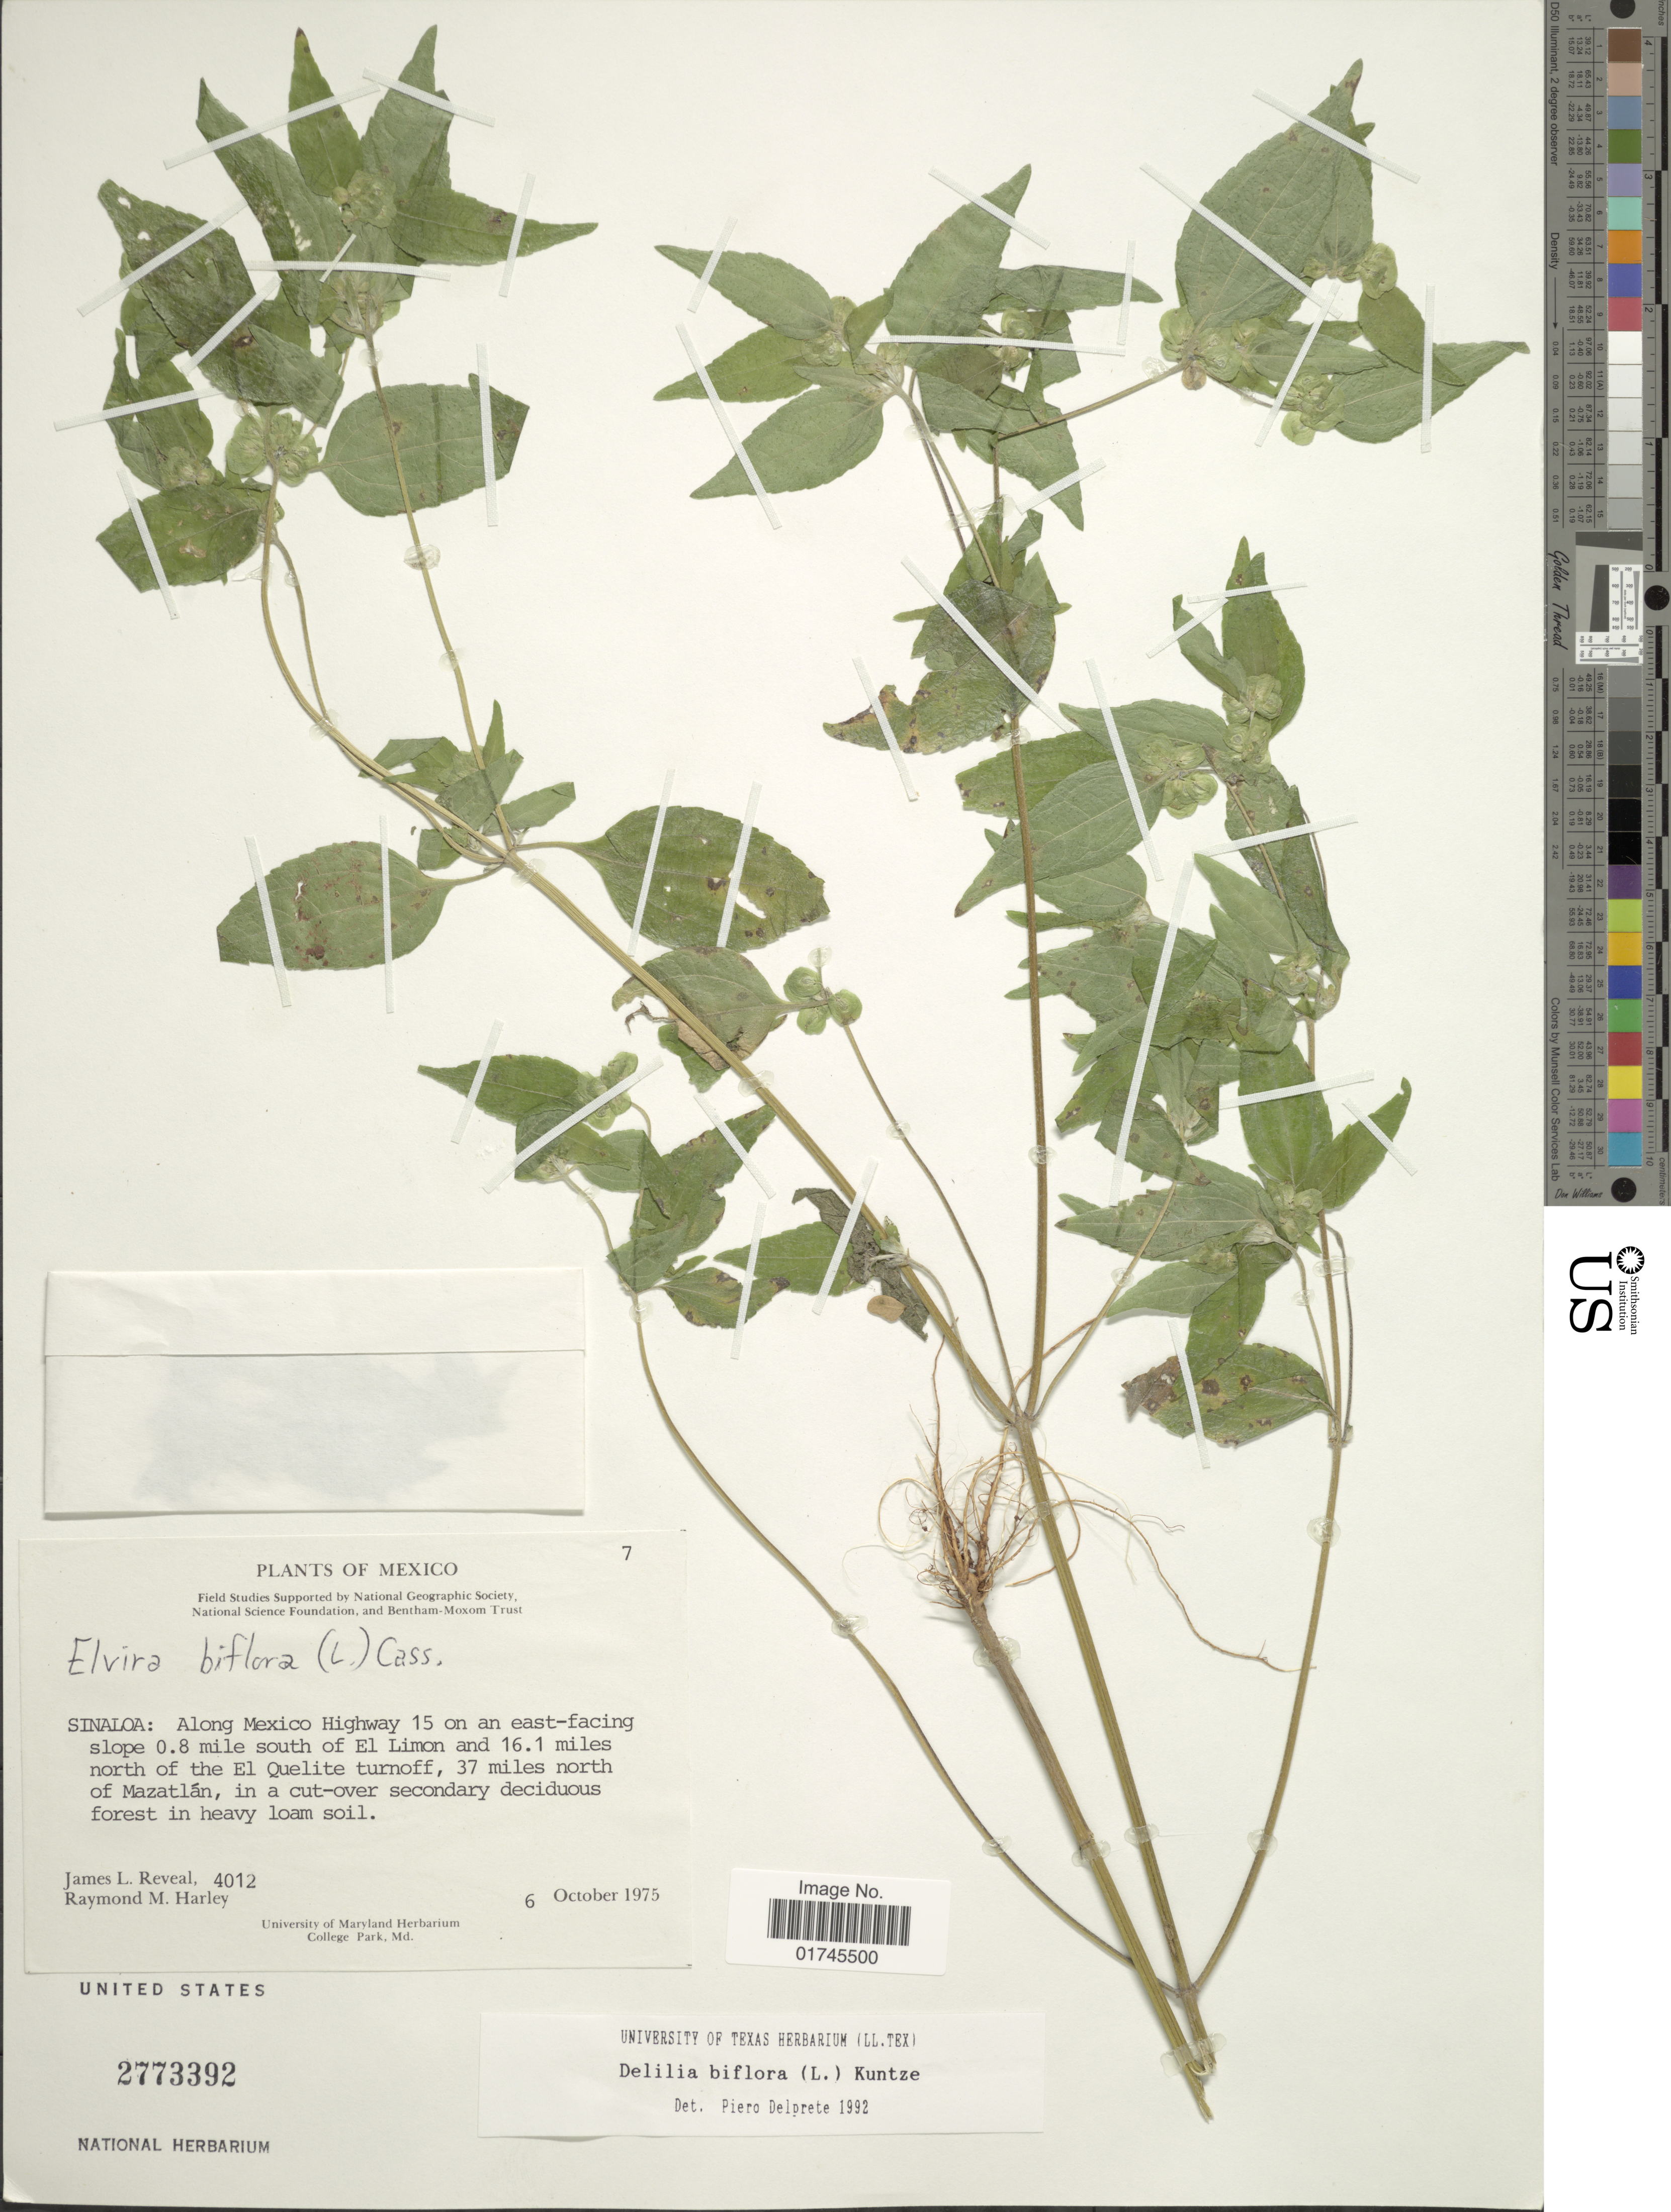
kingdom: Plantae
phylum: Tracheophyta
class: Magnoliopsida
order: Asterales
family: Asteraceae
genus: Delilia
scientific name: Delilia biflora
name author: (L.) Kuntze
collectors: J. L. Reveal & R. M. Harley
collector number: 4012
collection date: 1975-10-06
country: Mexico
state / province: Sinaloa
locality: Along Mexico Highway 15 on an east-facing slope 0.8 mile south of El Limon and 16.1 miles north of the Quelite turnoff, 37 miles north of Mazatlán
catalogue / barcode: US 2773392